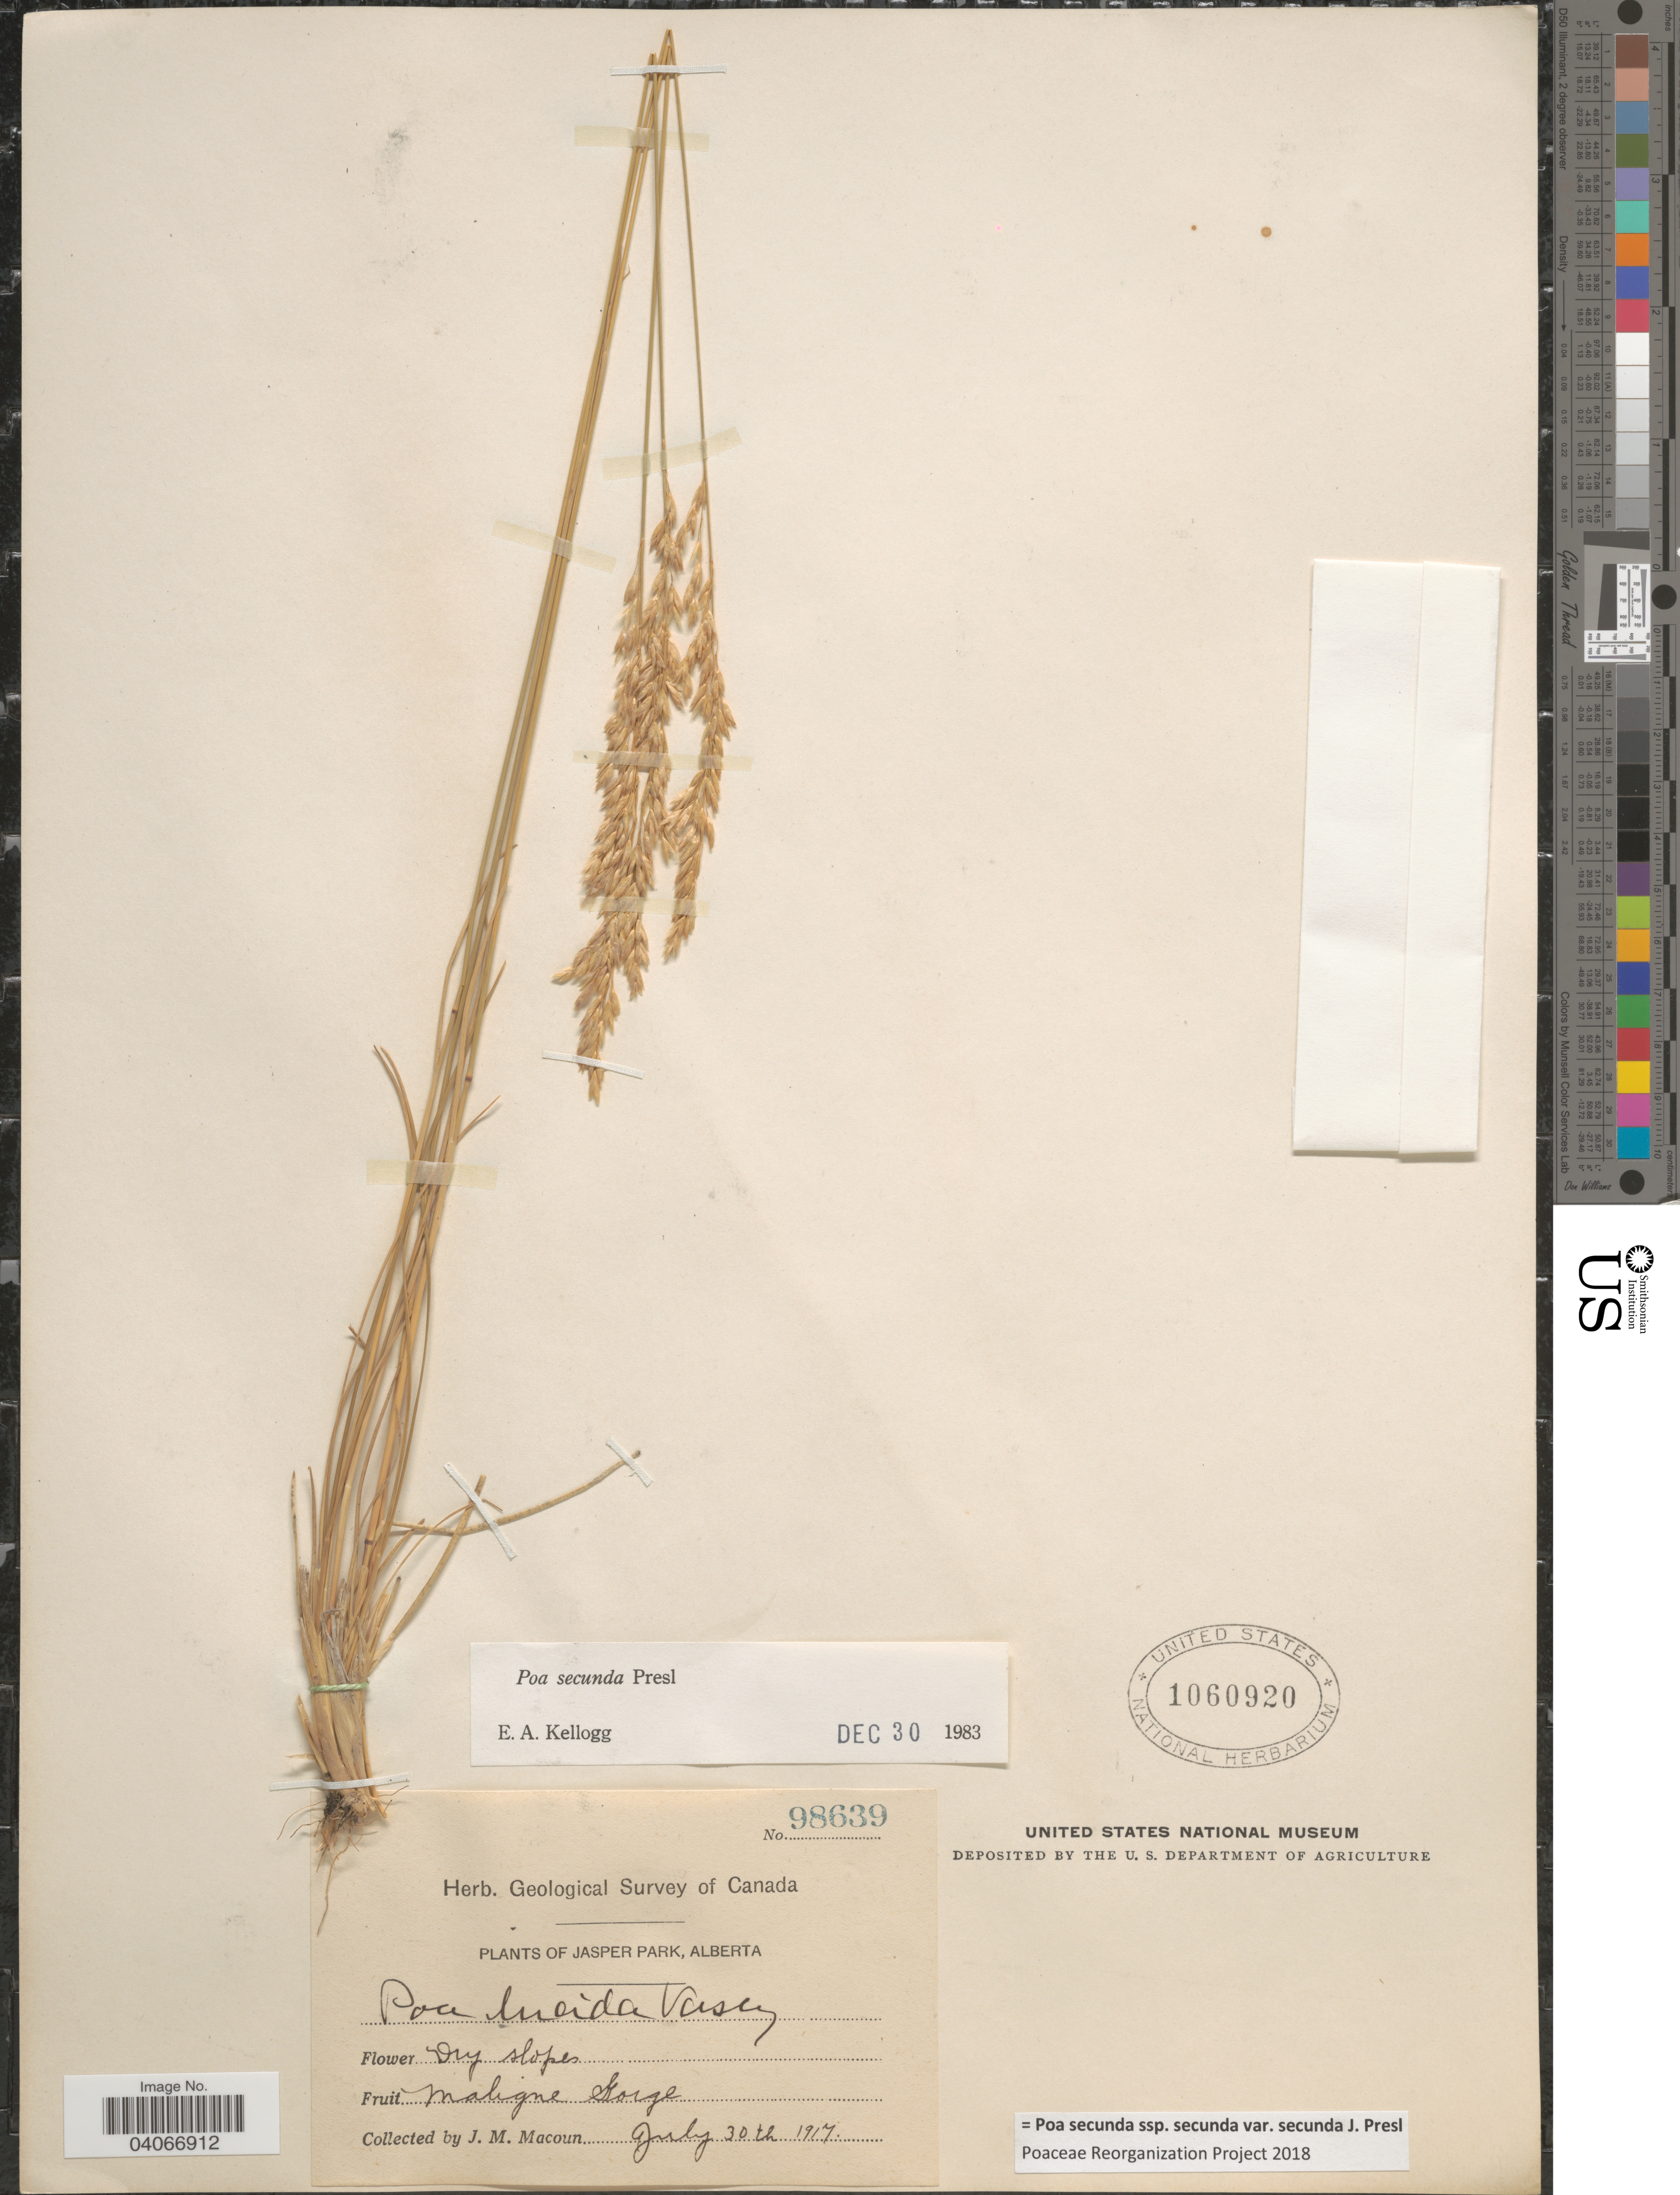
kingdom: Plantae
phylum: Tracheophyta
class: Liliopsida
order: Poales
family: Poaceae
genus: Poa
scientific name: Poa secunda subsp. secunda var. secunda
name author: J. Presl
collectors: J. M. Macoun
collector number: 98639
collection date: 1917-07-30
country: Canada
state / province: Alberta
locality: Jasper Park. Dry slopes. Maligne Gorge. Herb. Geological Survey of Canada.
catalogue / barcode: US 1060920